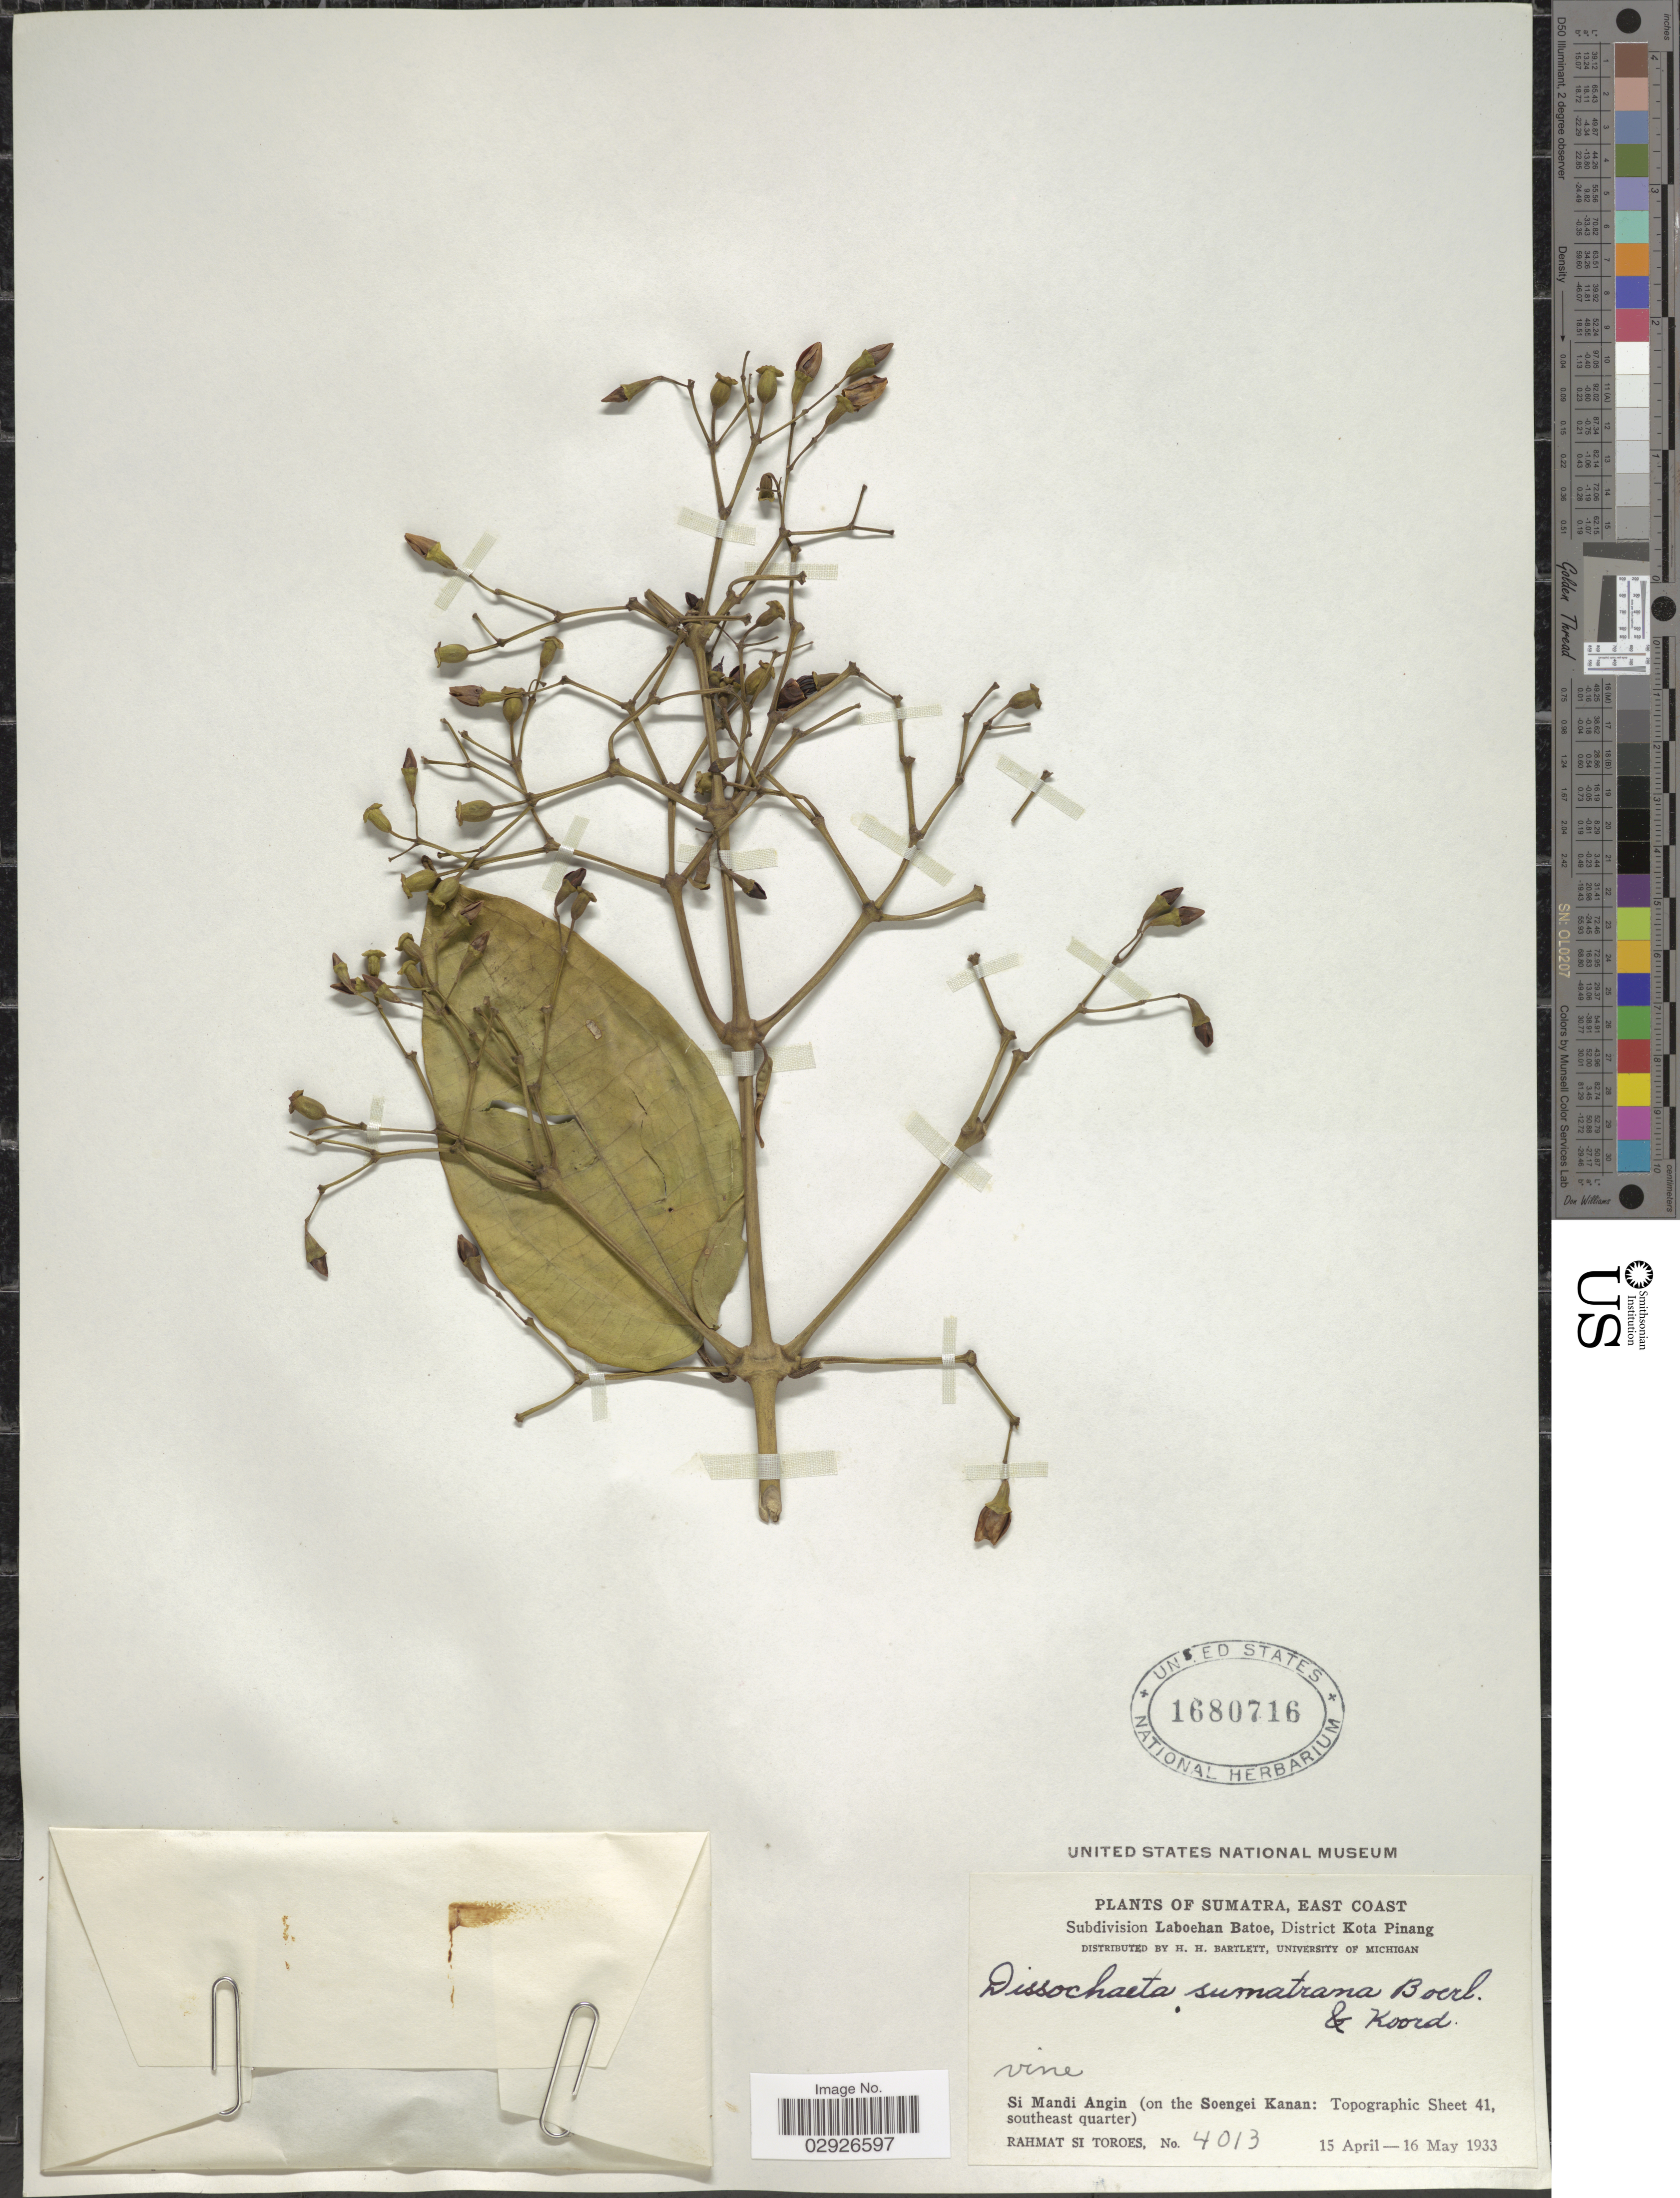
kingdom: Plantae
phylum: Tracheophyta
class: Magnoliopsida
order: Myrtales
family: Melastomataceae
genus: Dissochaeta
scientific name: Dissochaeta sumatrana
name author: Boerl. & Koord.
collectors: Rahmat Si Boeea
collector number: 4013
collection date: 1933-04-15/1933-05-16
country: Indonesia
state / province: Sumatra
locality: East Coast. Subdivision Laboehan Batoe, District Kota Pinang. Si Mandi Angin (on the Soengei Kanan: Topographic Sheet 41, southeast quarter).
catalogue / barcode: US 1680716